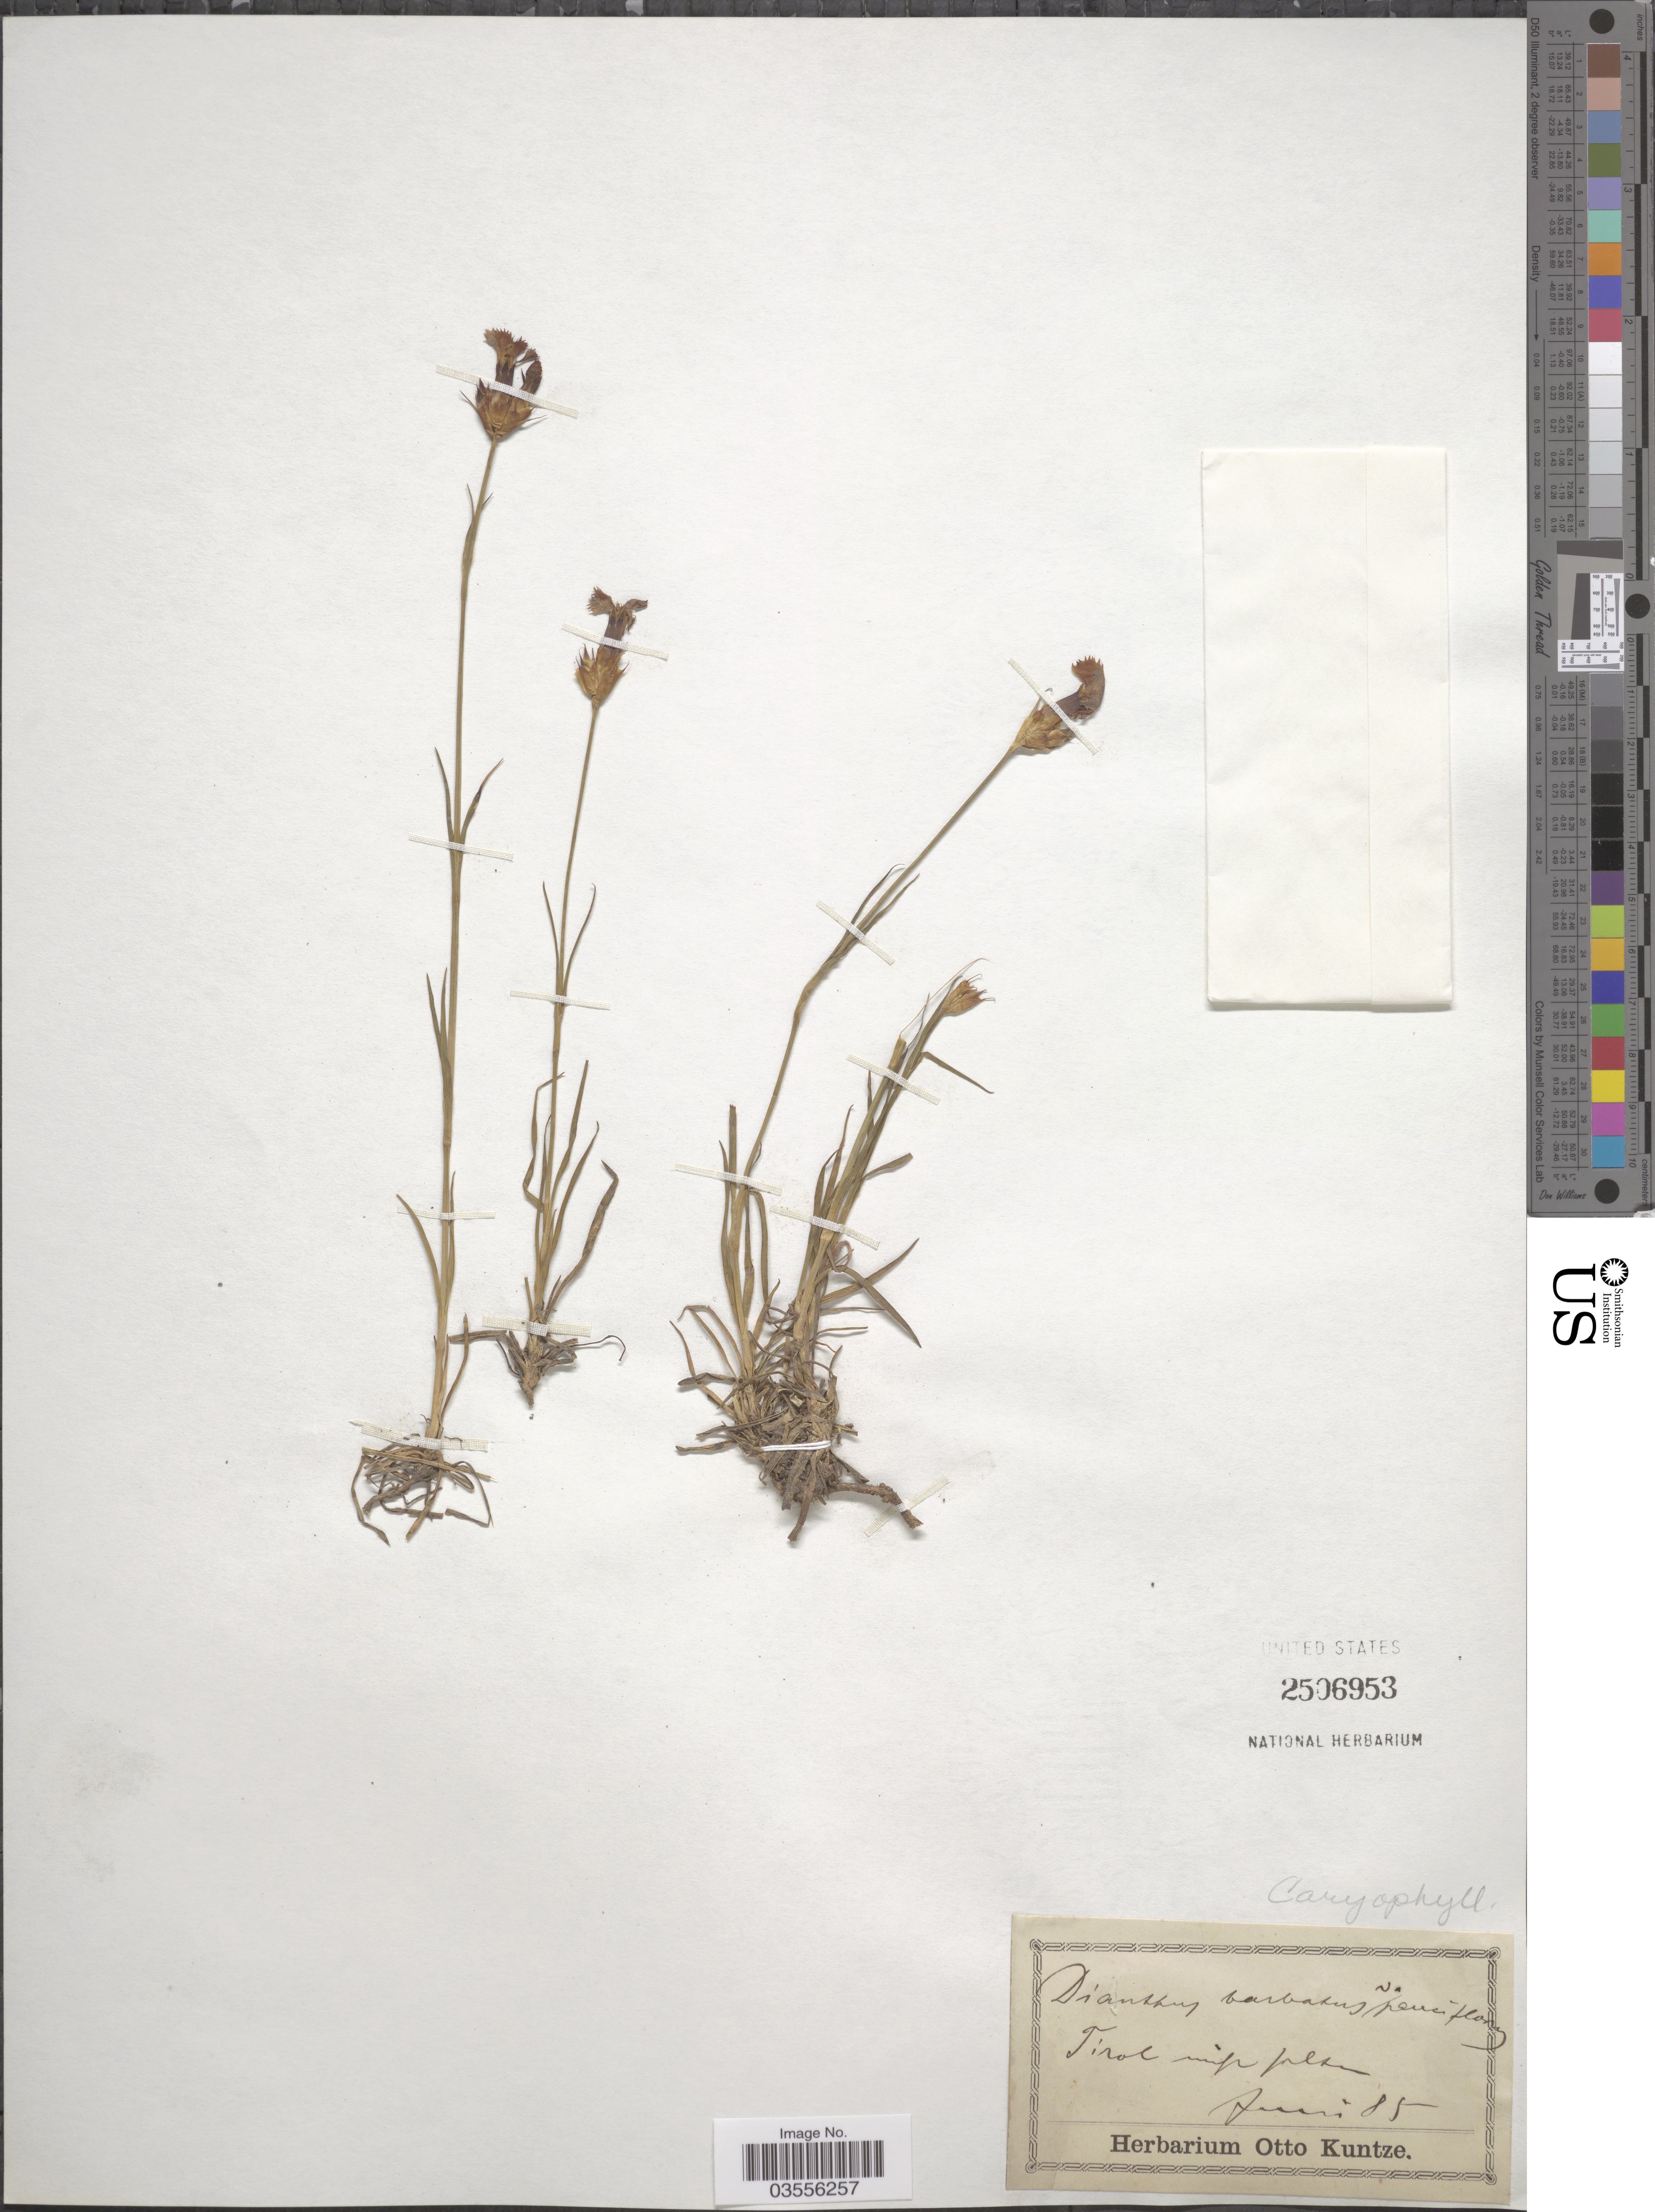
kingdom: Plantae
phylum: Tracheophyta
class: Magnoliopsida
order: Caryophyllales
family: Caryophyllaceae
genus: Dianthus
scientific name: Dianthus barbatus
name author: L.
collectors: ex herb. Otto Kuntze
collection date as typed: Transcribed d/m/y: /6/85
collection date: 1885-06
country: Italy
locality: Tirol, [illegible text].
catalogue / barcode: US 2506953